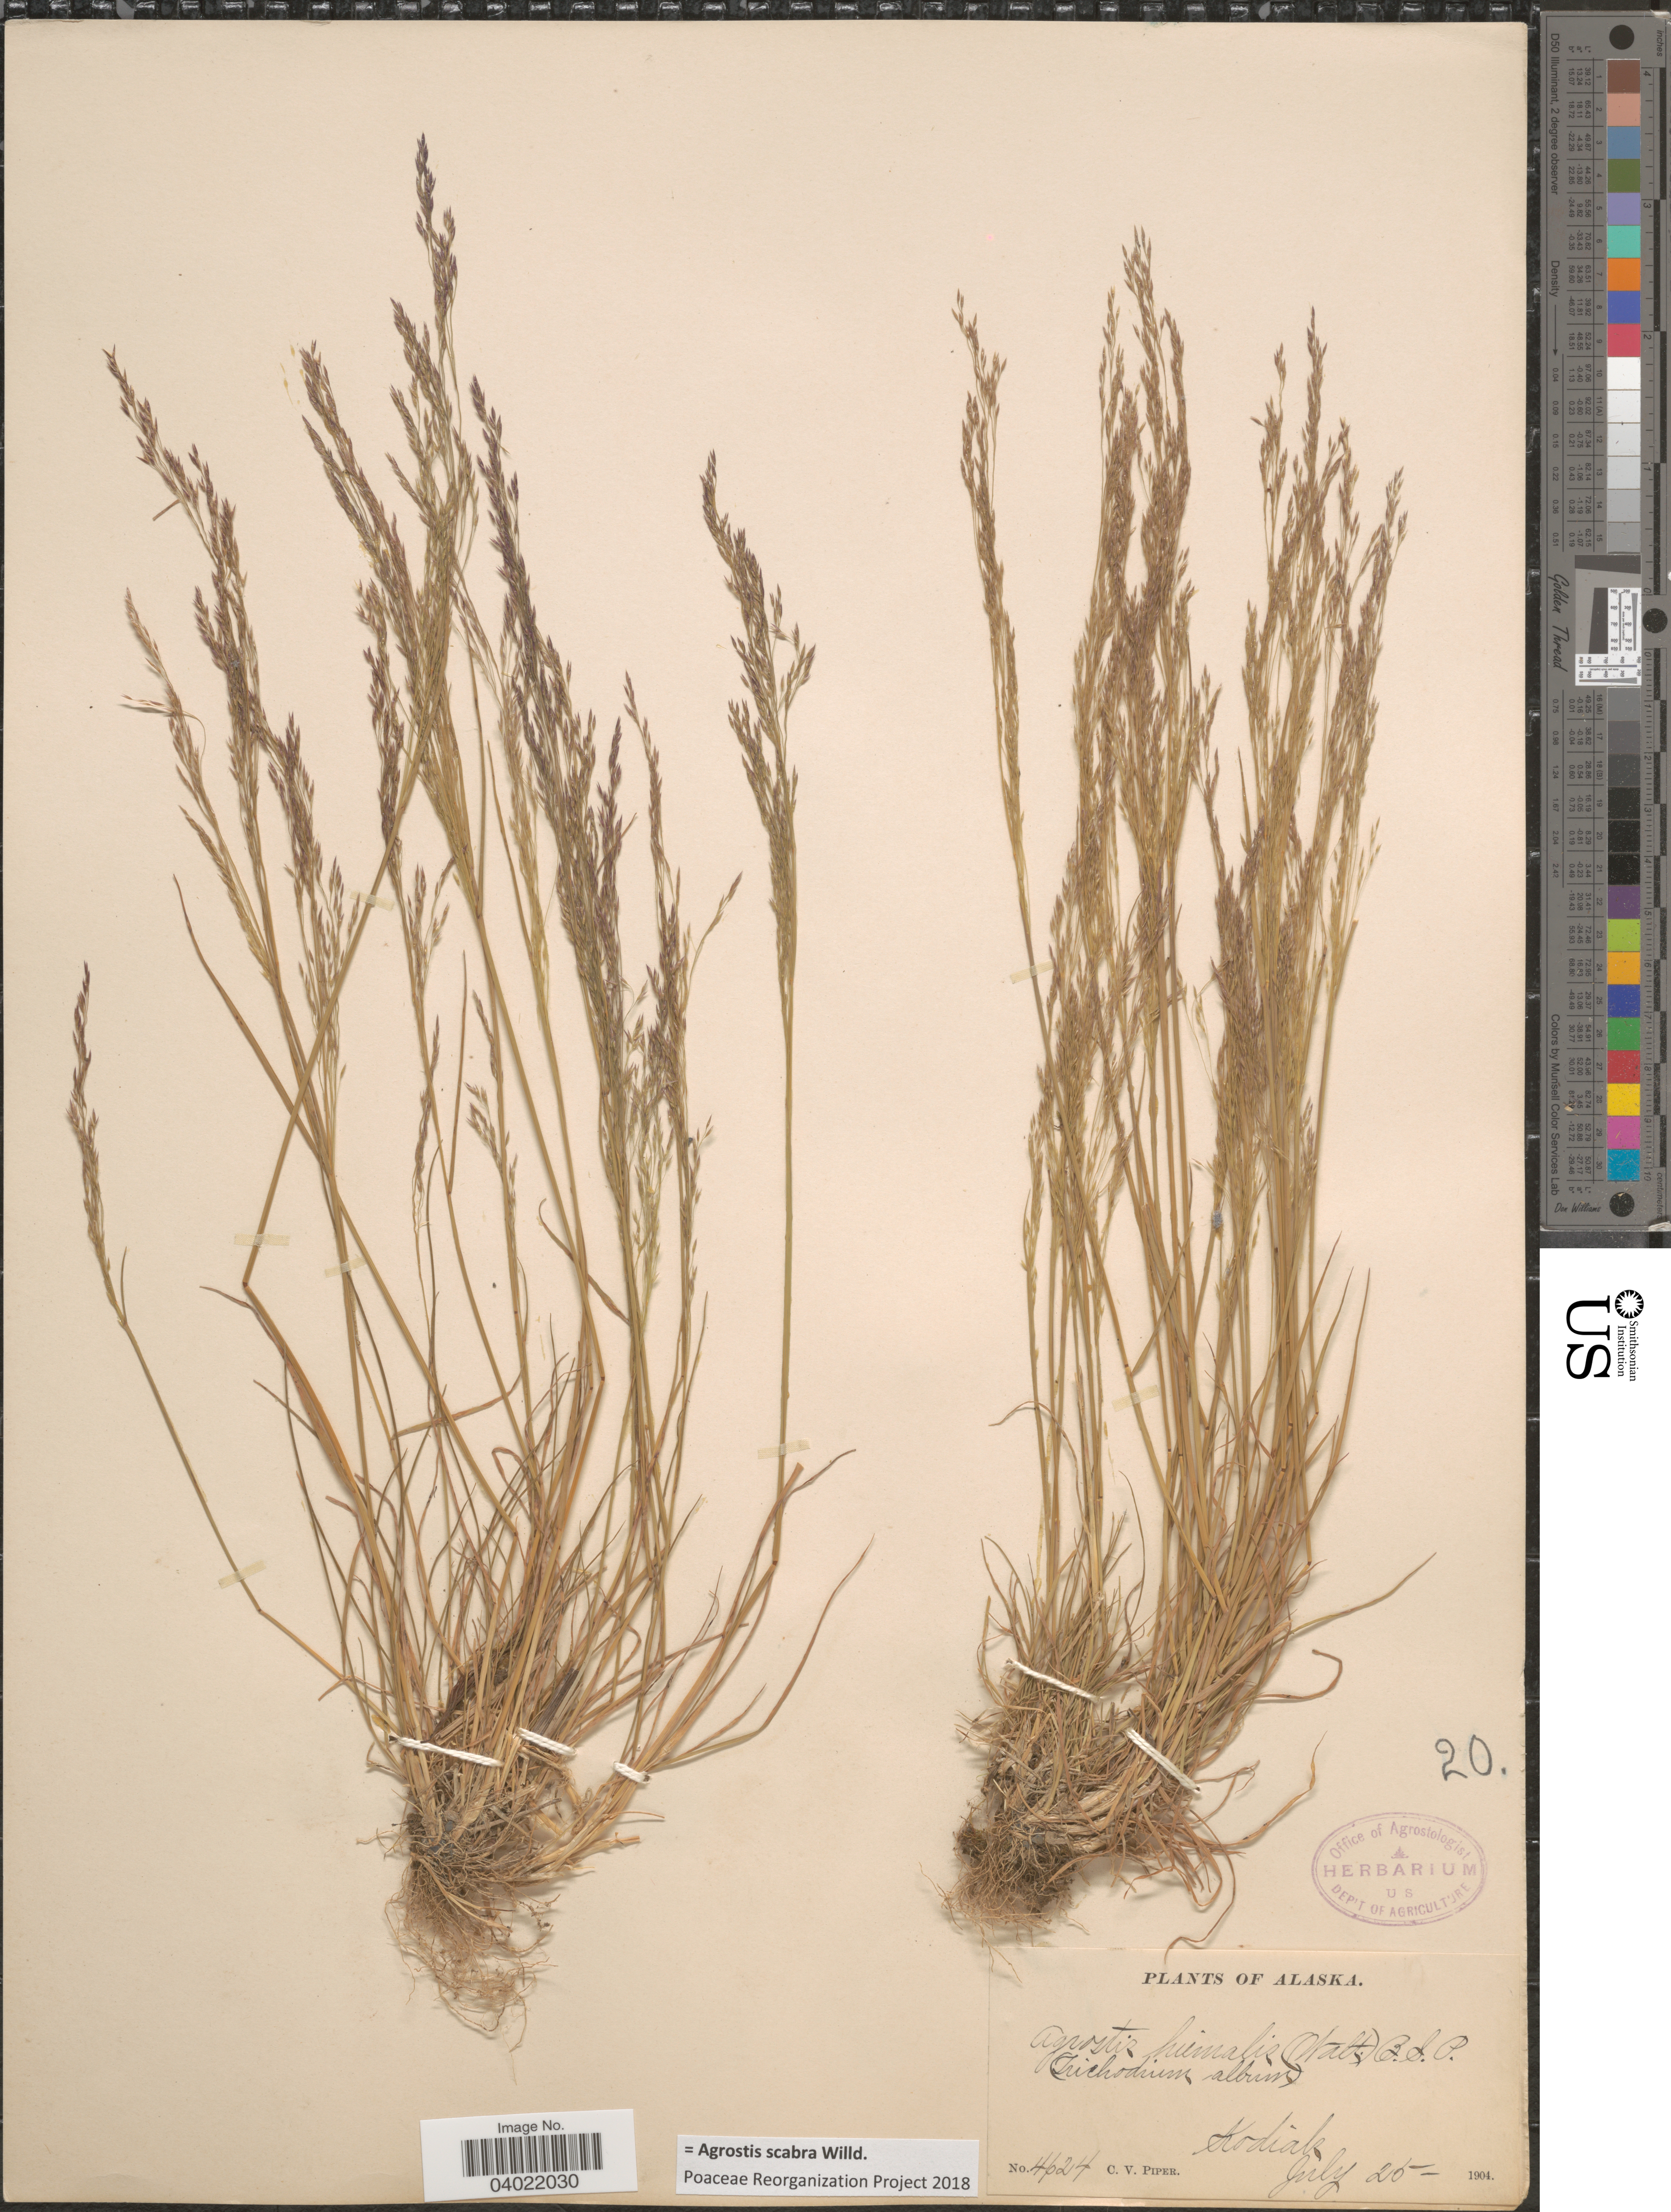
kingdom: Plantae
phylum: Tracheophyta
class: Liliopsida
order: Poales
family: Poaceae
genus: Agrostis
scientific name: Agrostis scabra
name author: Willd.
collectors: C. V. Piper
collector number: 4624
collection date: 1904-07-25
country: United States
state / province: Alaska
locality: Kodiak.